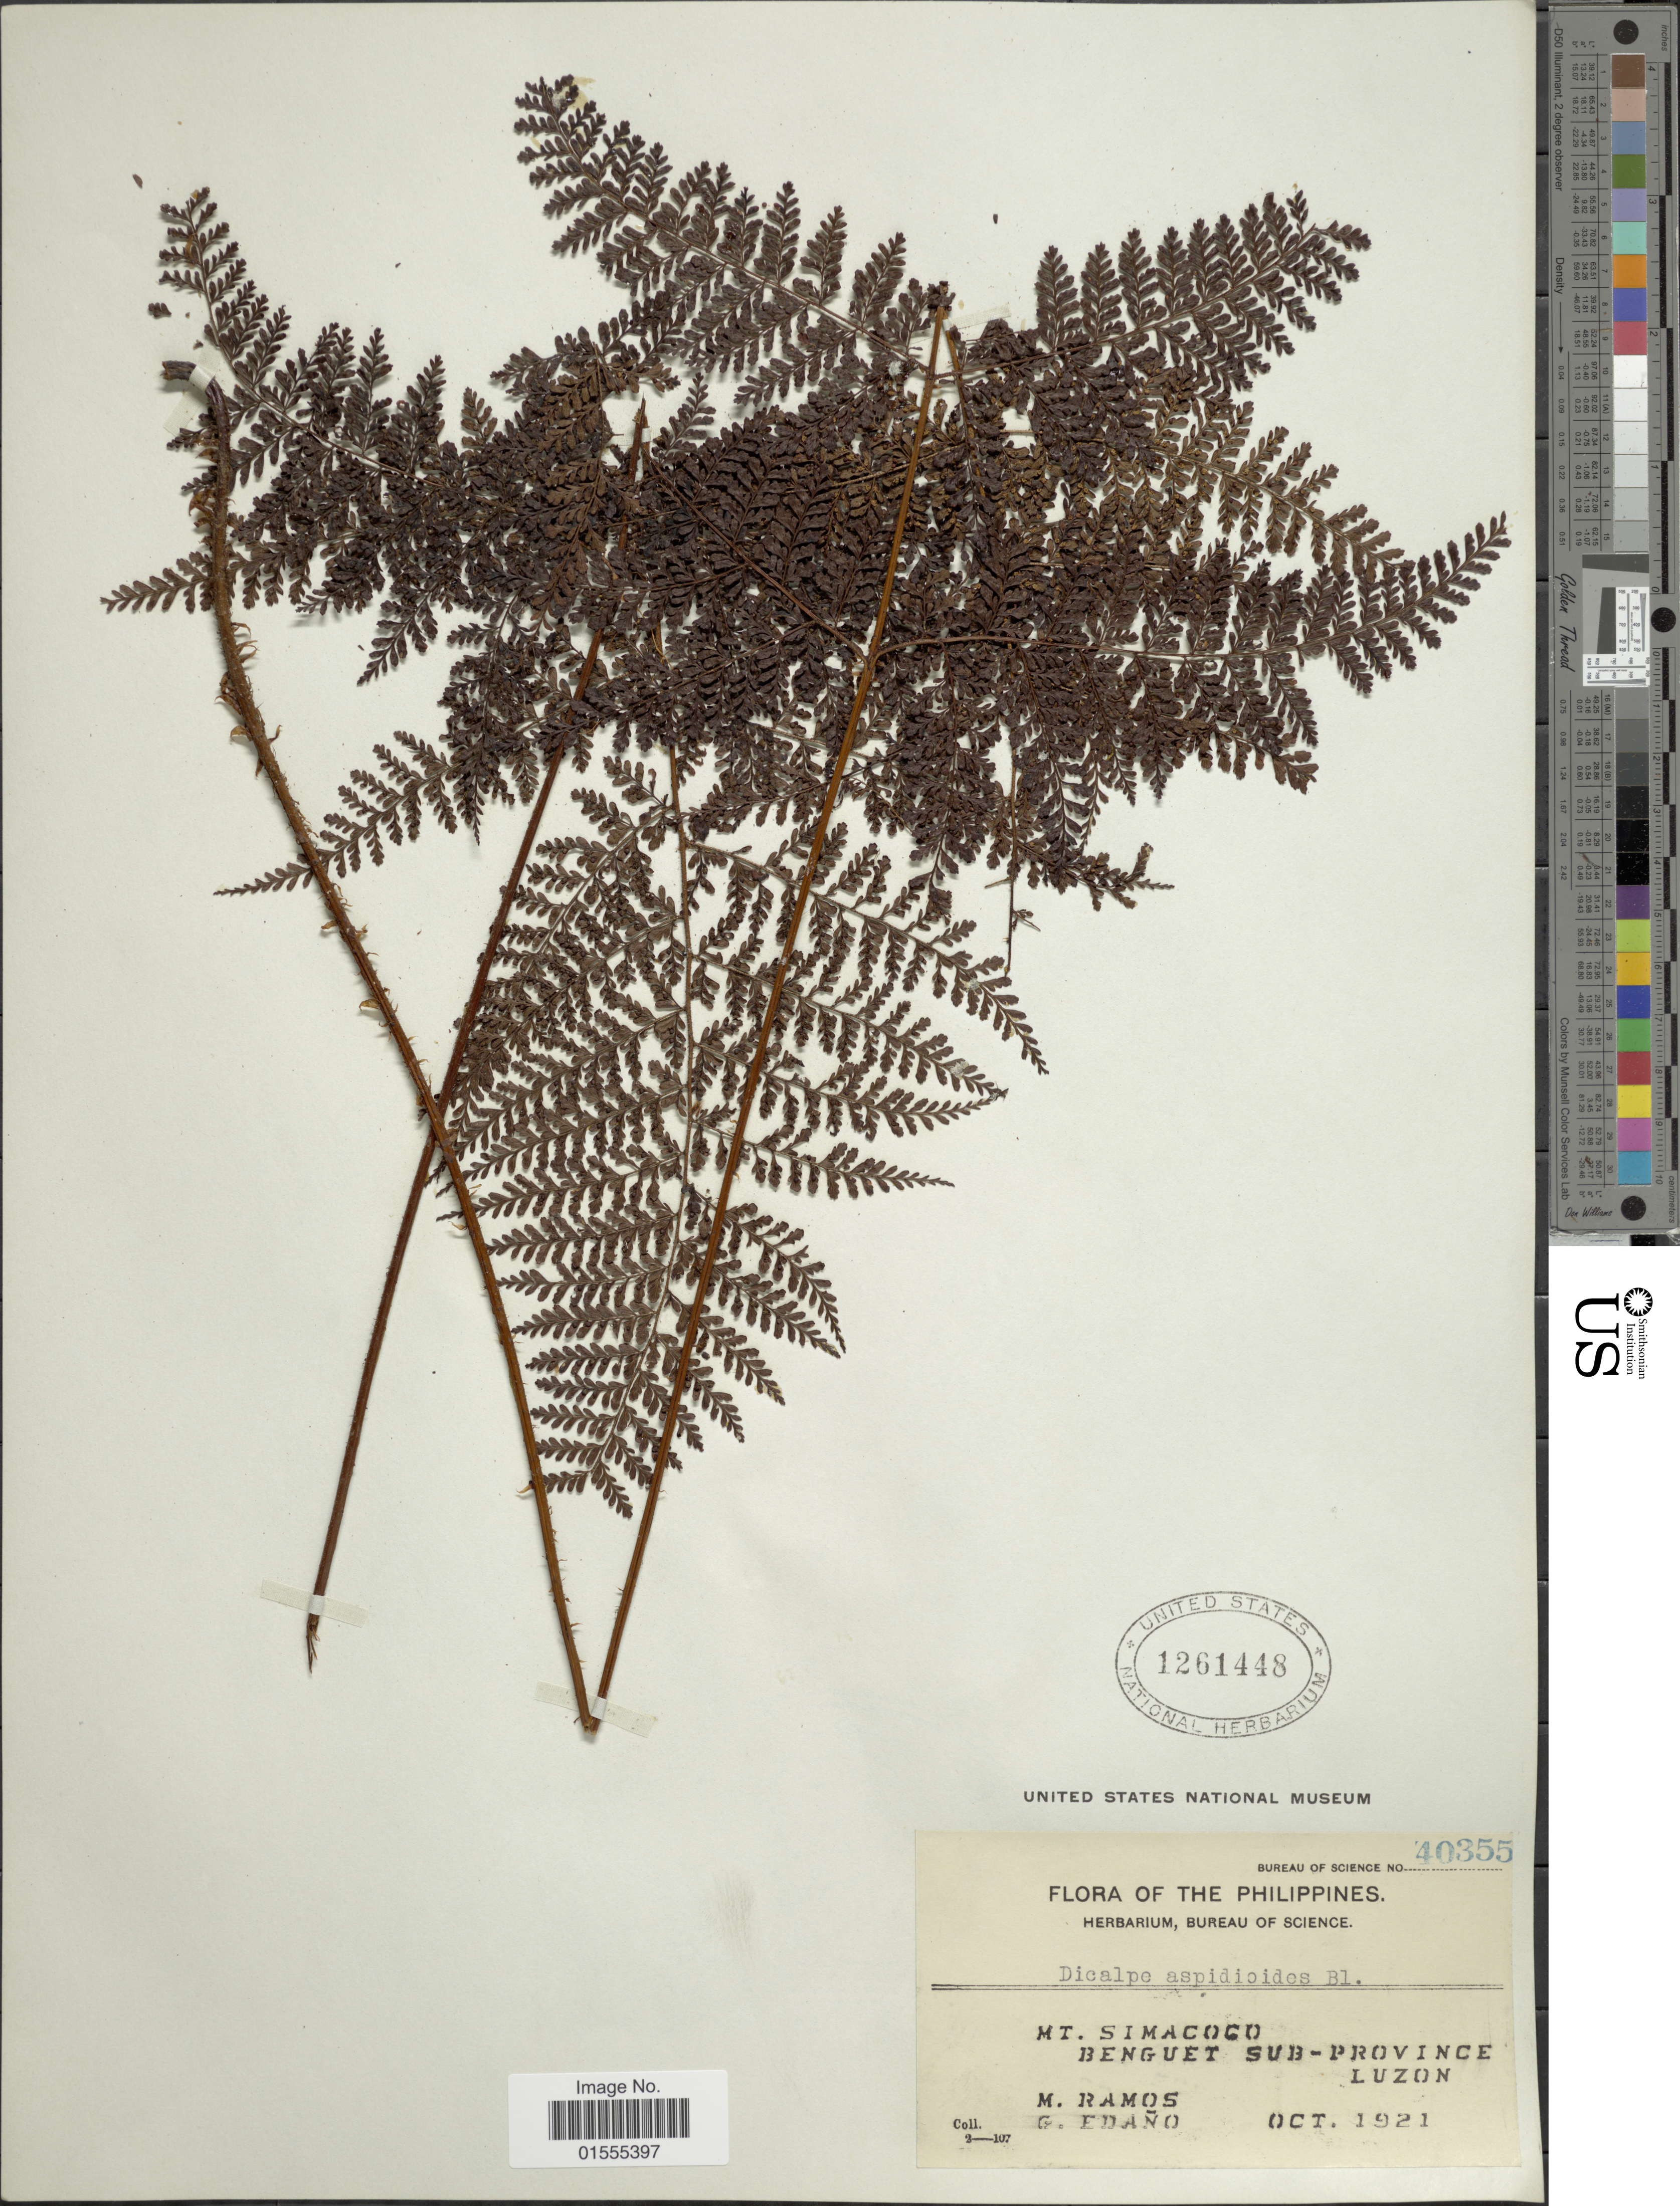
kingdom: Plantae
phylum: Tracheophyta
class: Polypodiopsida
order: Polypodiales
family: Dryopteridaceae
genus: Dryopteris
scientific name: Dryopteris pseudocaenopteris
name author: (Kunze) Li Bing Zhang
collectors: M. Ramos & G. Edaño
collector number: Bureau of Science 40355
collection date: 1921-10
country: Philippines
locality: Mt Simacoco Benguet Sub-province, Luzon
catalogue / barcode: US 1261448